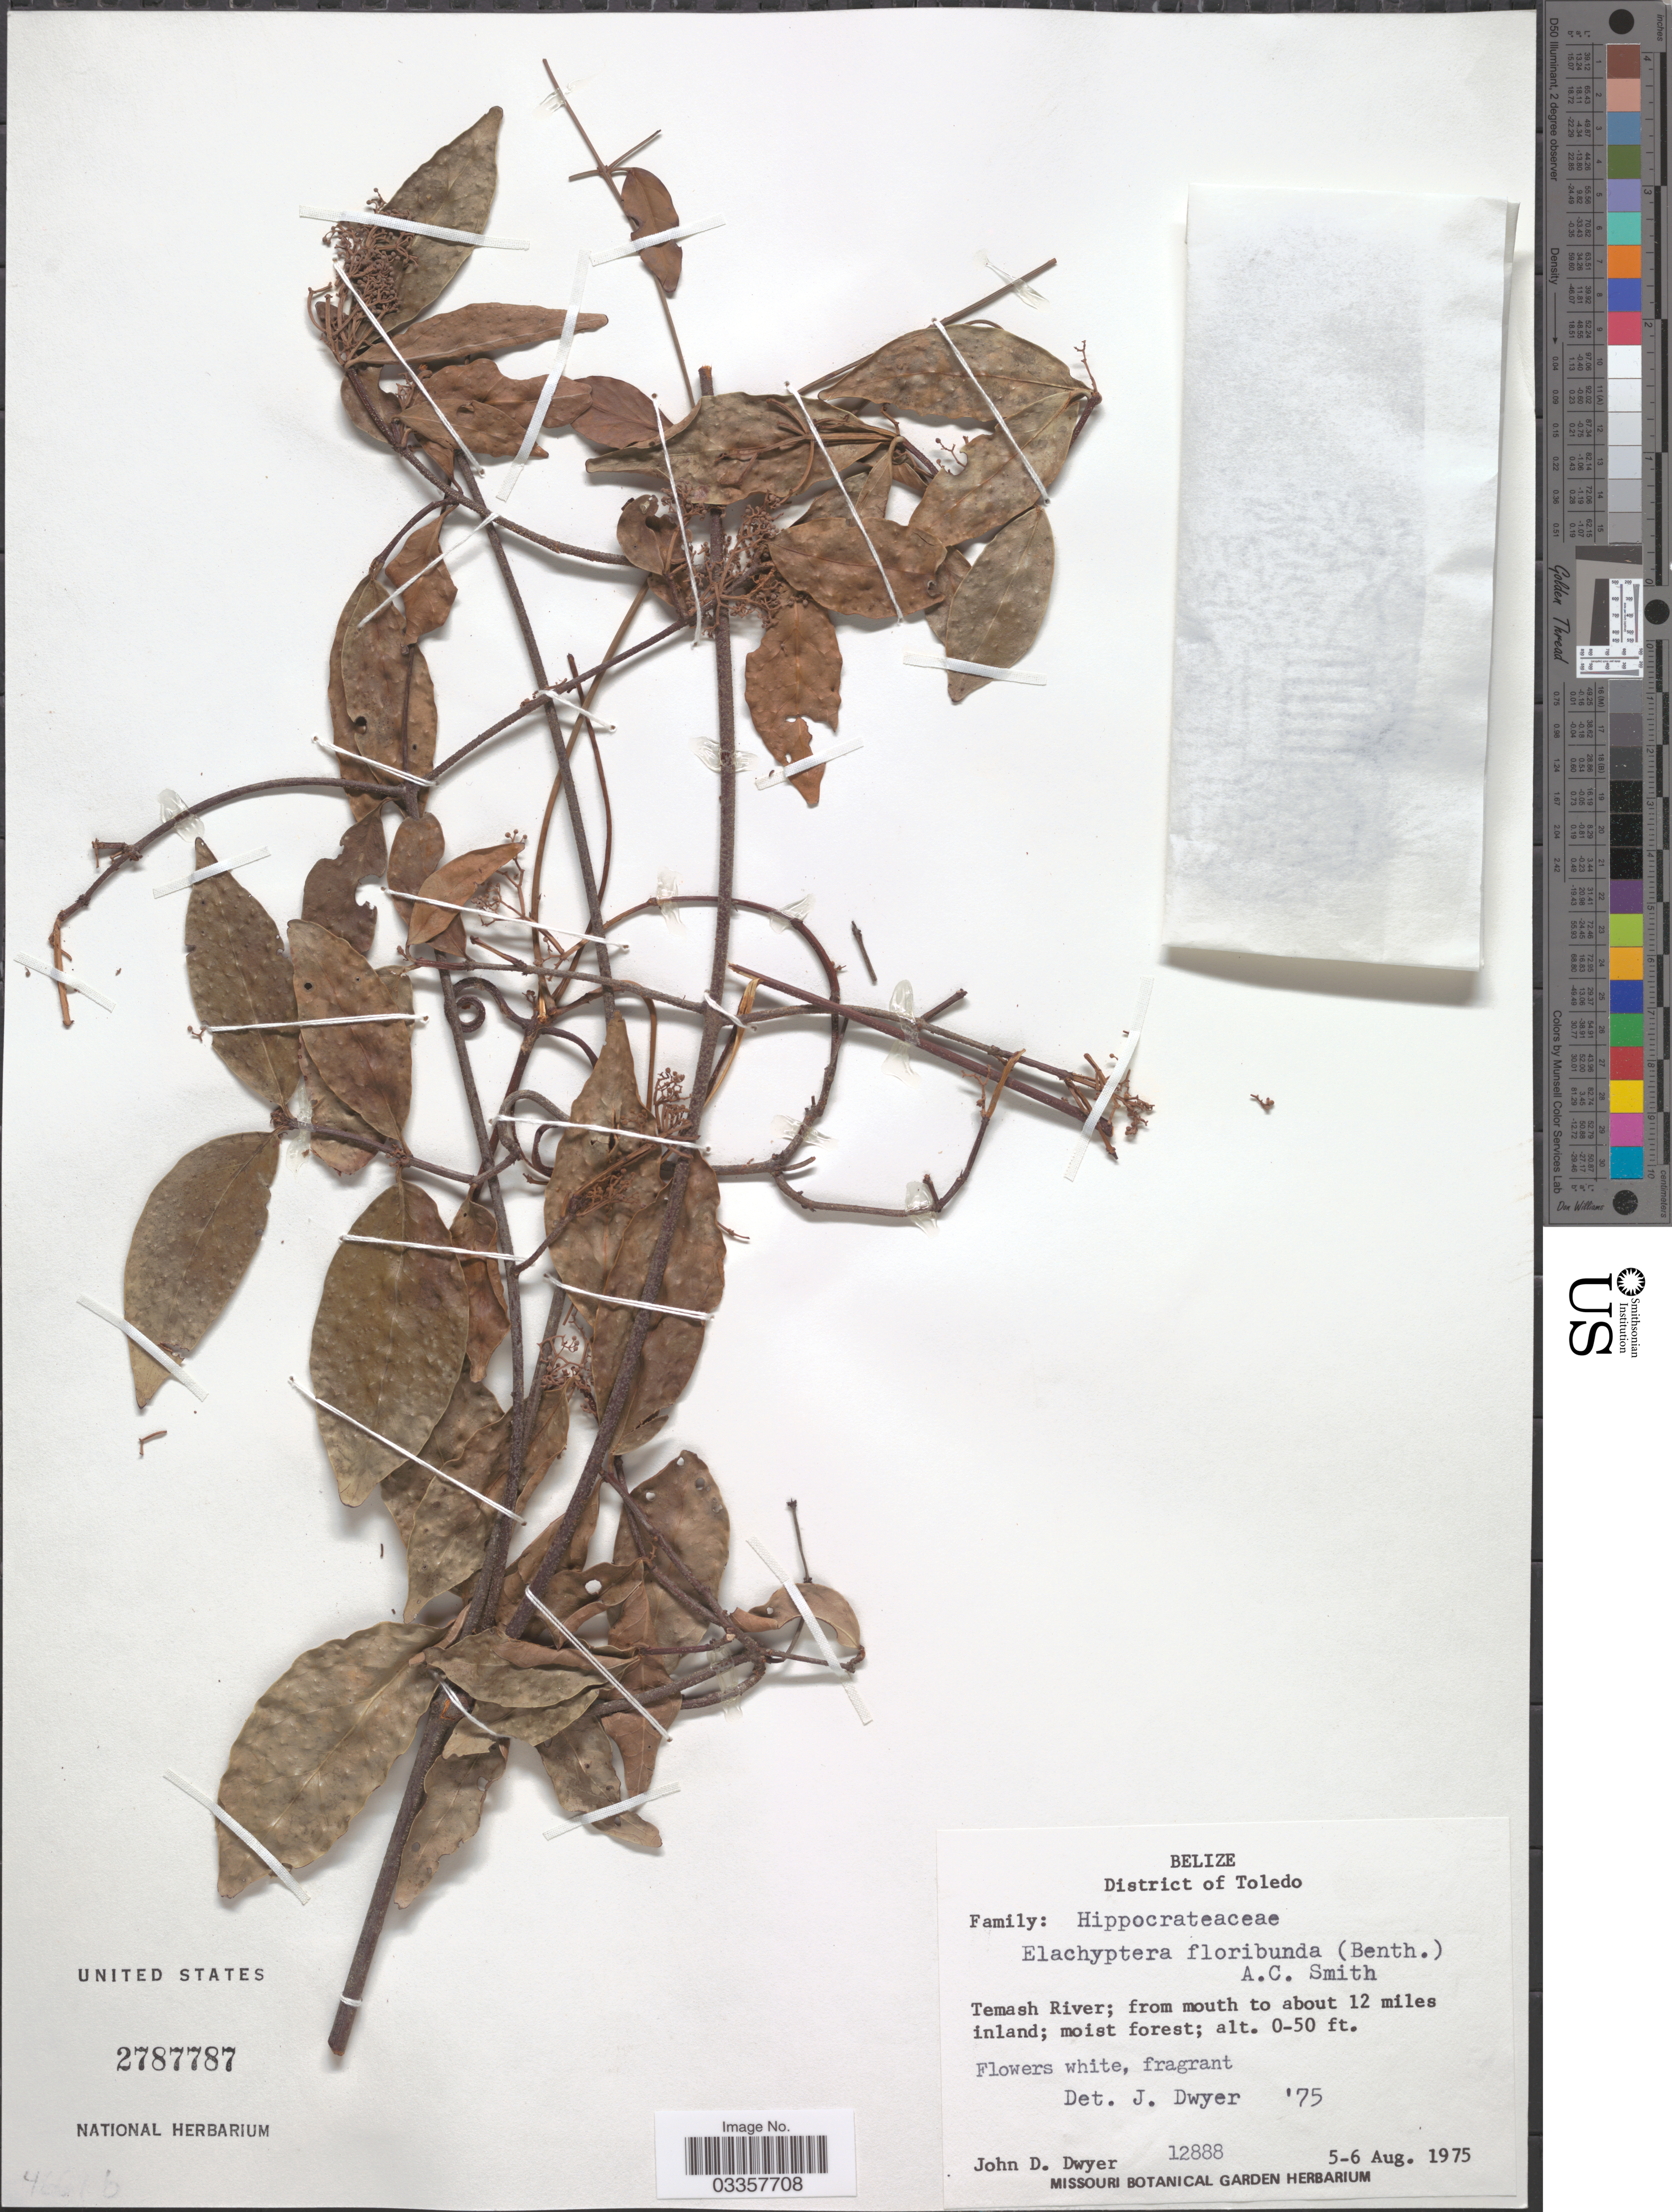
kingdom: Plantae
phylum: Tracheophyta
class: Magnoliopsida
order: Celastrales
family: Celastraceae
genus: Elachyptera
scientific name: Elachyptera floribunda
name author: (Benth.) A.C. Sm.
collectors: J. D. Dwyer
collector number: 12888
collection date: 1975-08-05/1975-08-06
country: Belize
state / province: Toledo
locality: District of Toledo. Temash River; from mouth to about 12 miles inland.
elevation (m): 0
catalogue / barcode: US 2787787